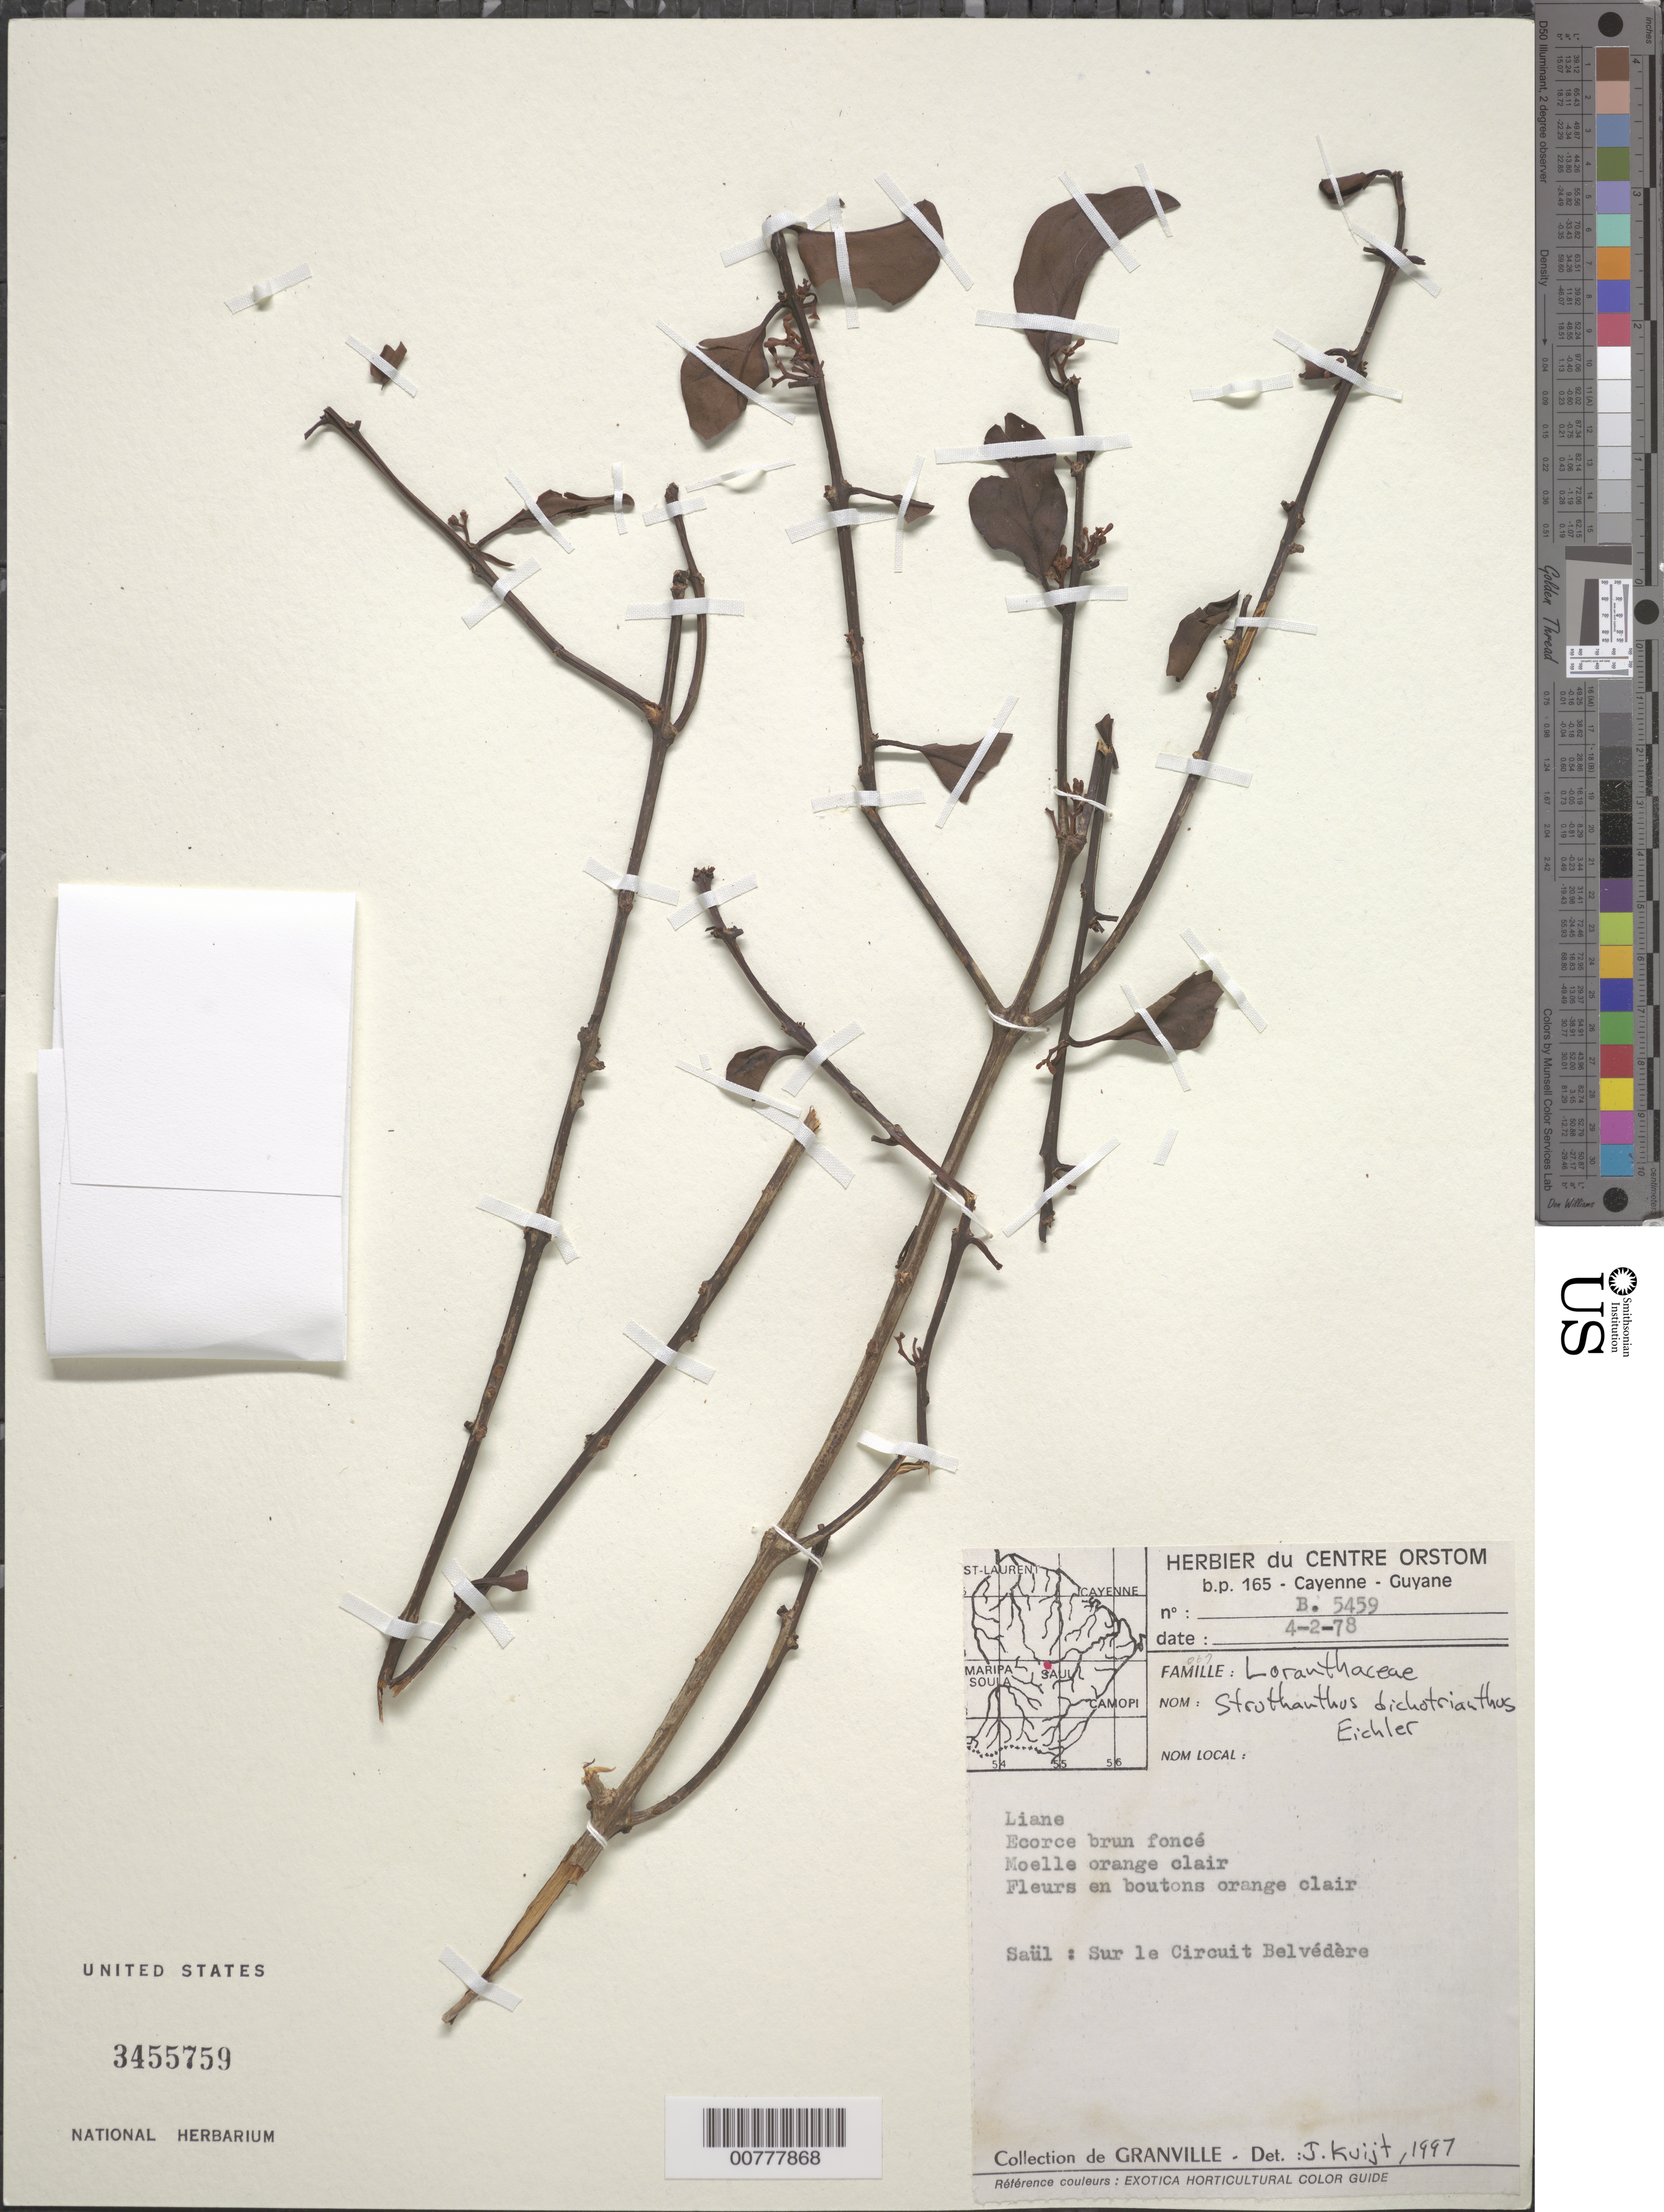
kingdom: Plantae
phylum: Tracheophyta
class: Magnoliopsida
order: Santalales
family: Loranthaceae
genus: Struthanthus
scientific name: Struthanthus dichotrianthus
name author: Eichler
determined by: Kuijt, Job, (CANADA)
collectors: J.-J. de Granville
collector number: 5459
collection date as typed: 2-Apr-83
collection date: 1983-04-02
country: French Guiana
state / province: Saint-Laurent-du-Maroni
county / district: Saül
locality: Saül, Circuit Belvedere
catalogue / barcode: US 3455759